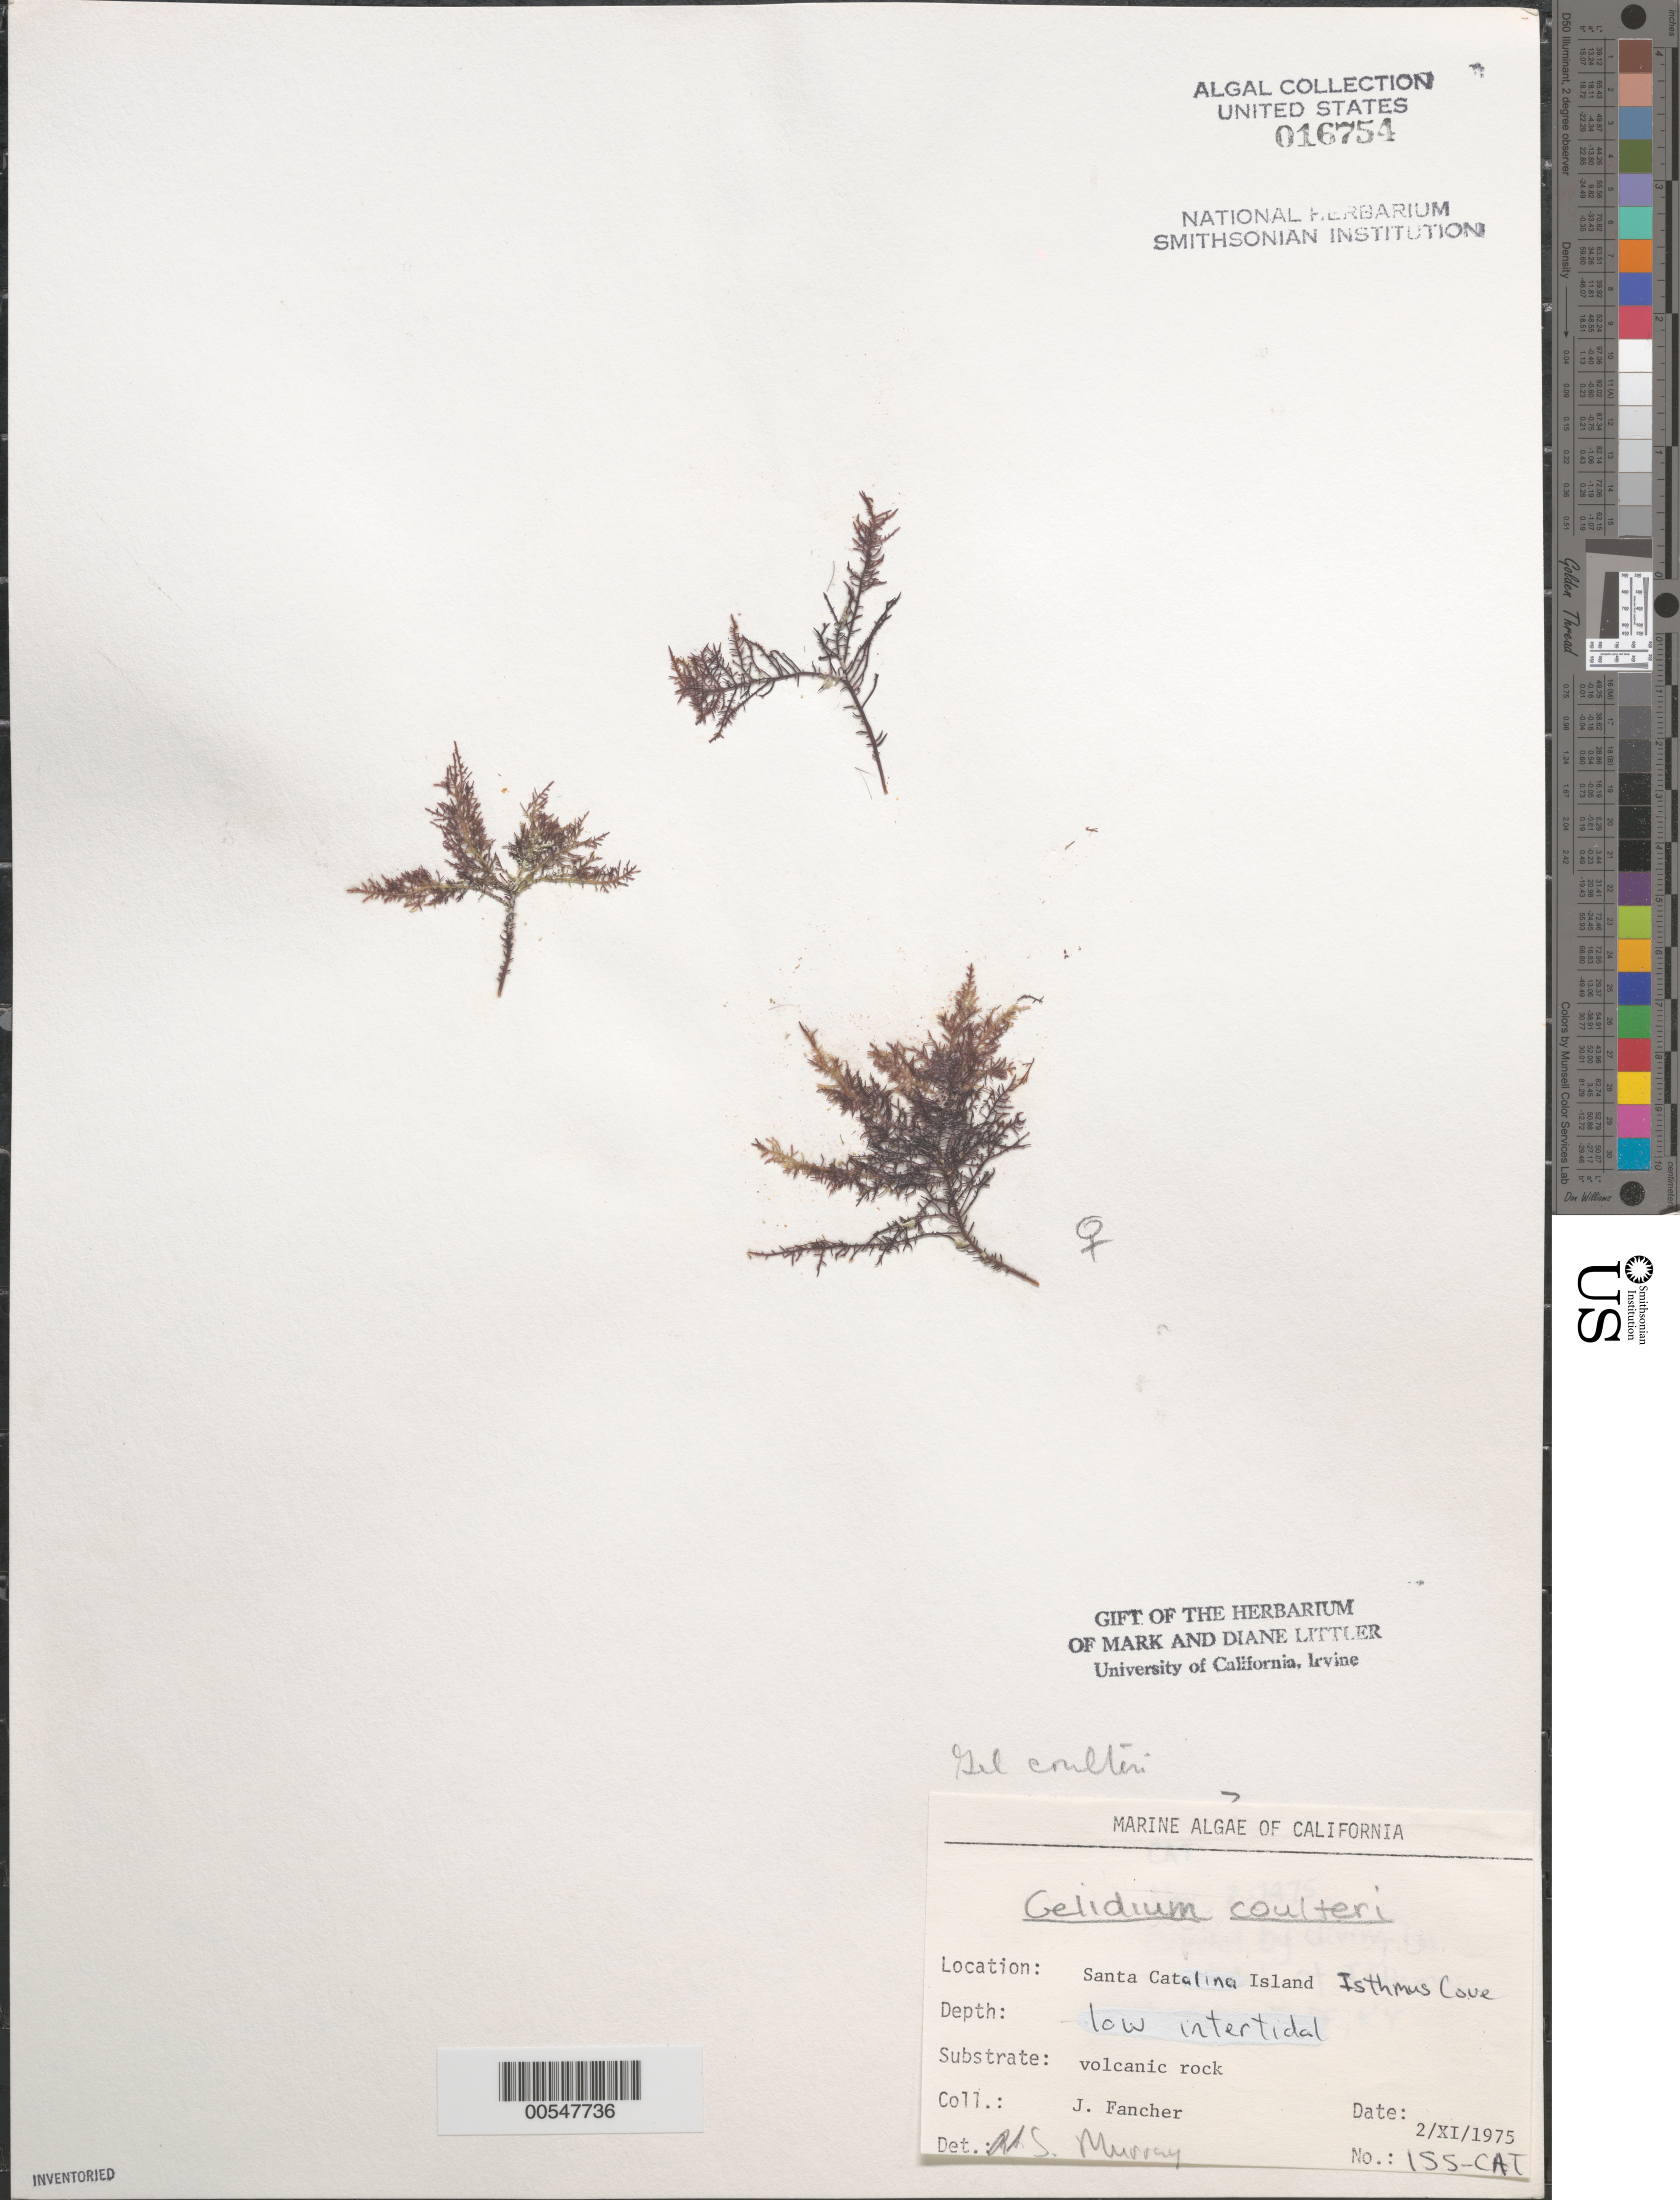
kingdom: Plantae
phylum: Rhodophyta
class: Florideophyceae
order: Gelidiales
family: Gelidiaceae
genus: Gelidium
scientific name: Gelidium coulteri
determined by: Murray, S. N.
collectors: J. Fancher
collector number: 155-cat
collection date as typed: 02 Nov 1975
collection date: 1975-11-02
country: United States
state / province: California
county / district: Los Angeles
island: Santa Catalina Island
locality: Isthmus Cove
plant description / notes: BLM-SOCALBIGHT Rocky Intertidal Survey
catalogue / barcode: US 16754